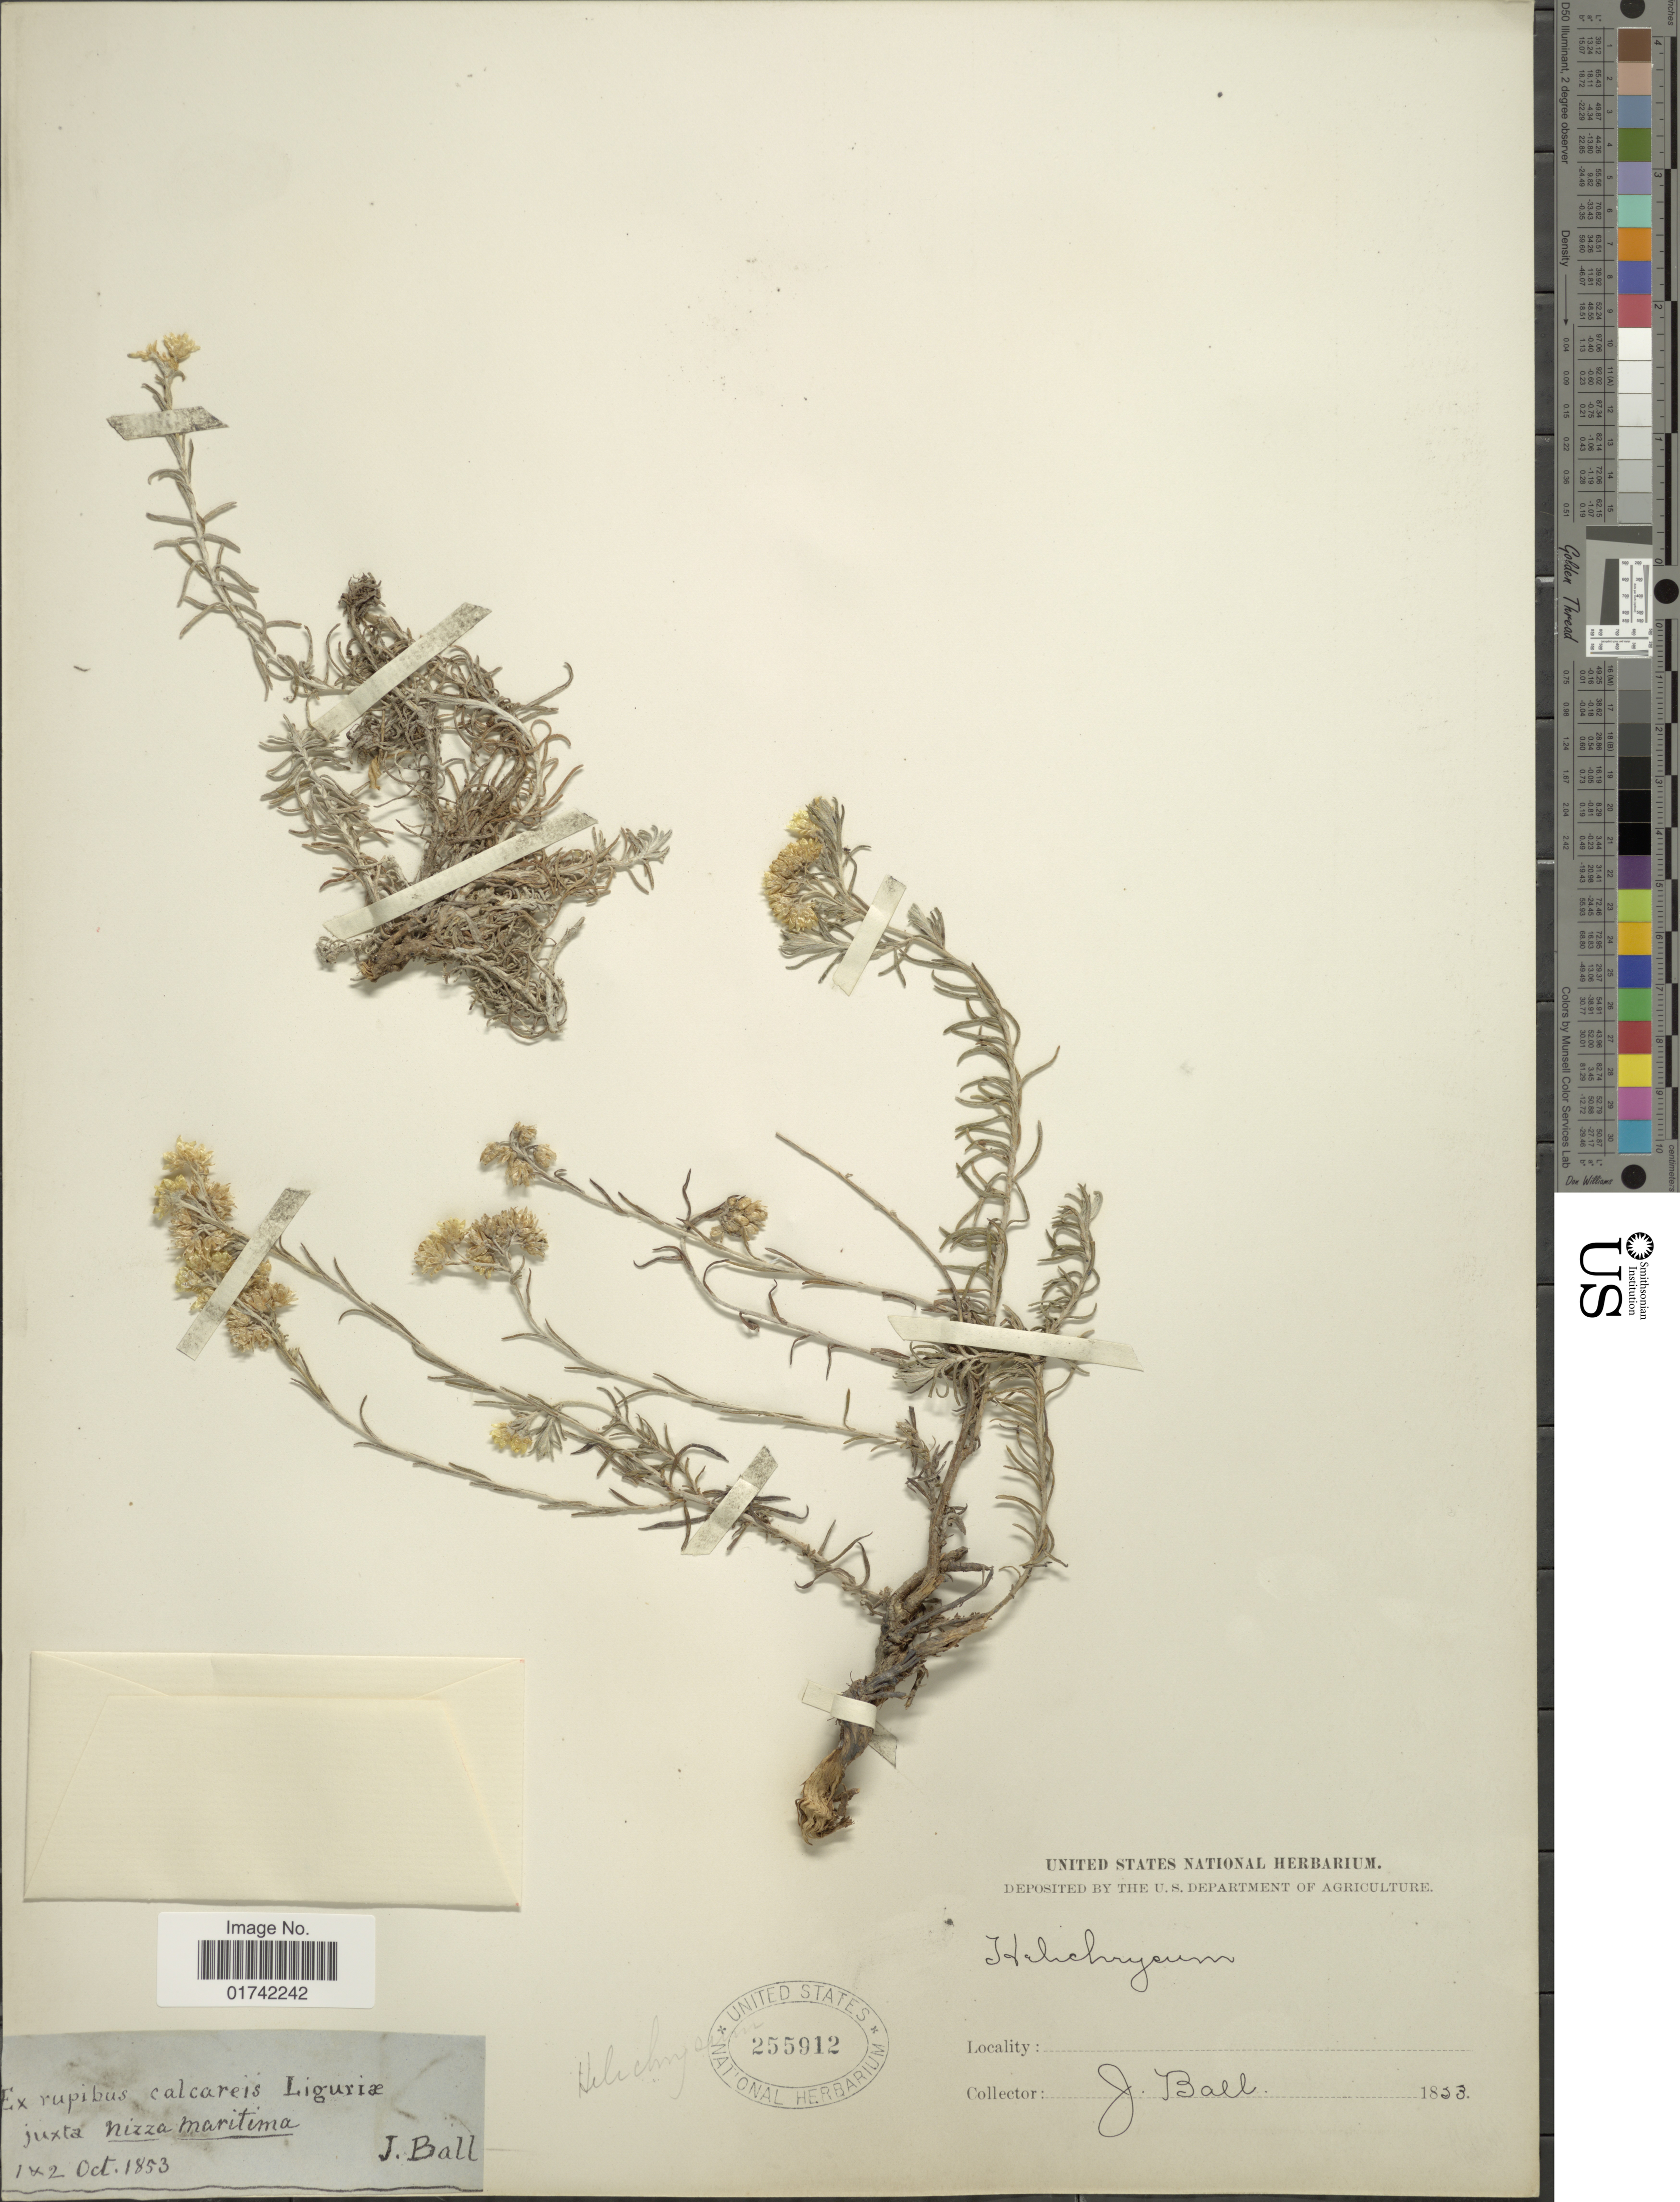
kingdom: Plantae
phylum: Tracheophyta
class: Magnoliopsida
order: Asterales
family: Asteraceae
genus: Helichrysum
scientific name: Helichrysum sp.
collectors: J. Ball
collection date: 1853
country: Italy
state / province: Liguria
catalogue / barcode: US 255912